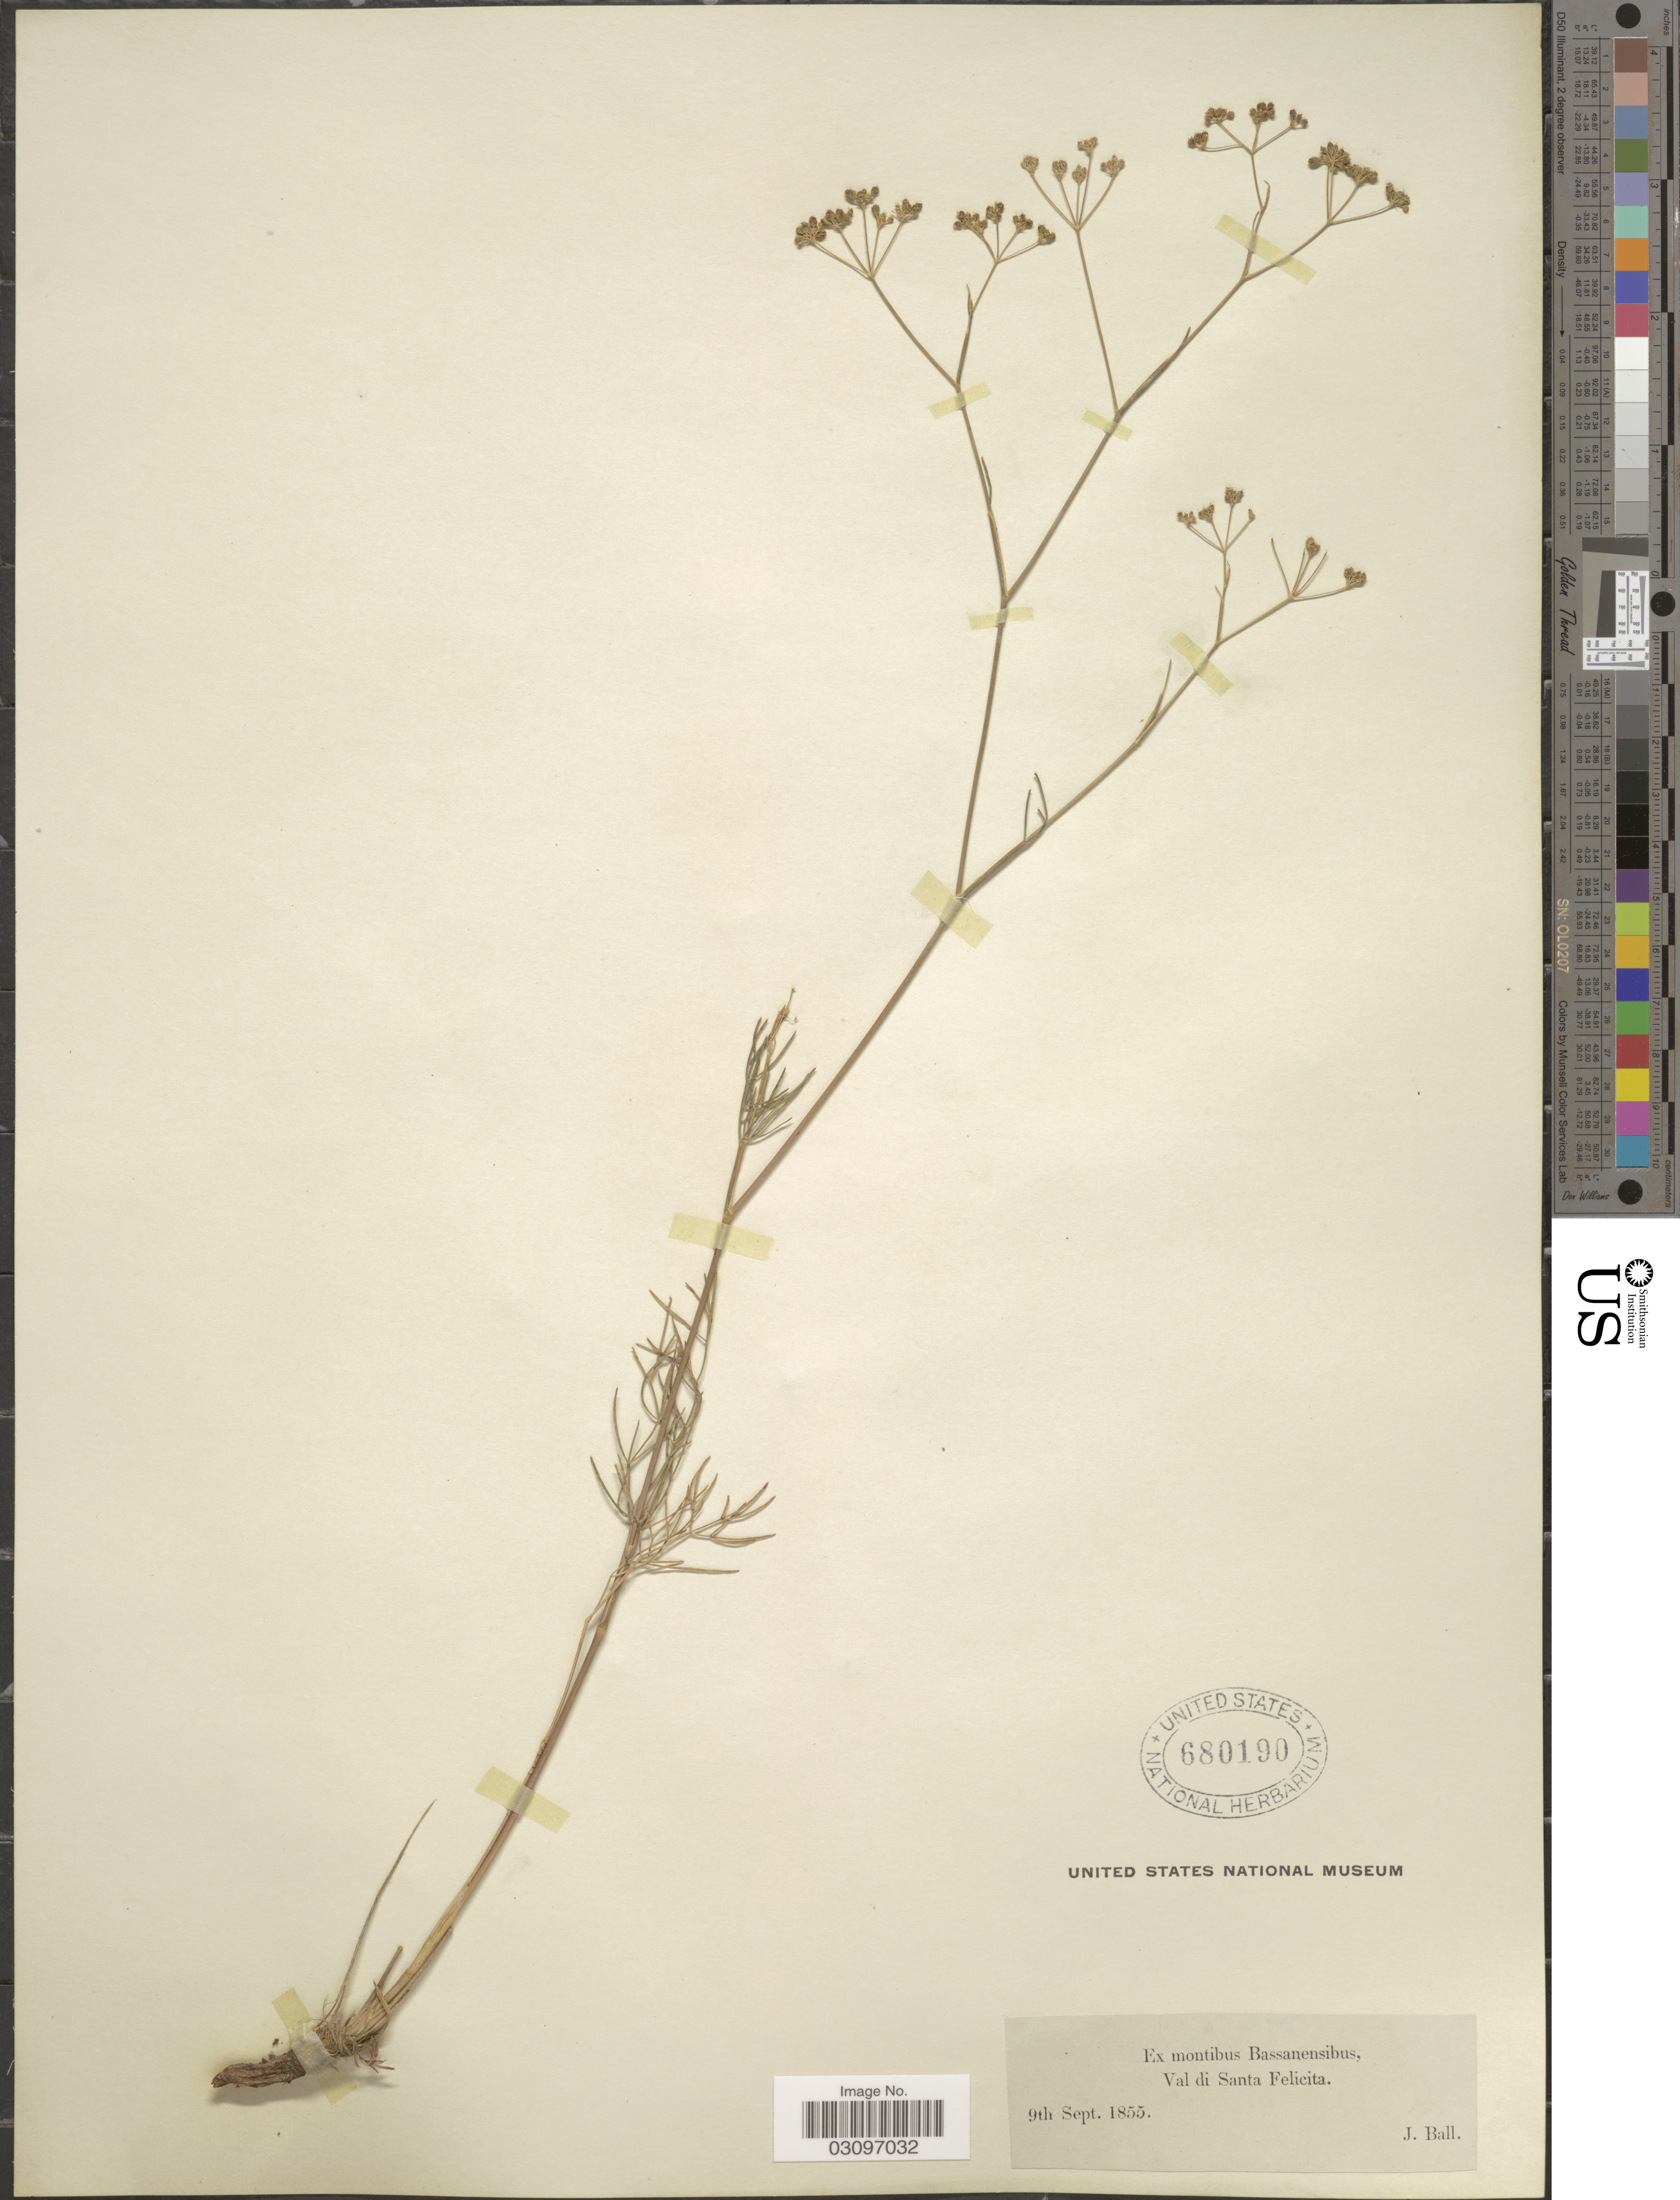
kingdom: Plantae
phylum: Tracheophyta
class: Magnoliopsida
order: Apiales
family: Apiaceae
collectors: J. Ball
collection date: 1855-09-09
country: Italy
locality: Ex montibus Bassanensibus, Val di Santa Felicita.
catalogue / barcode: US 680190